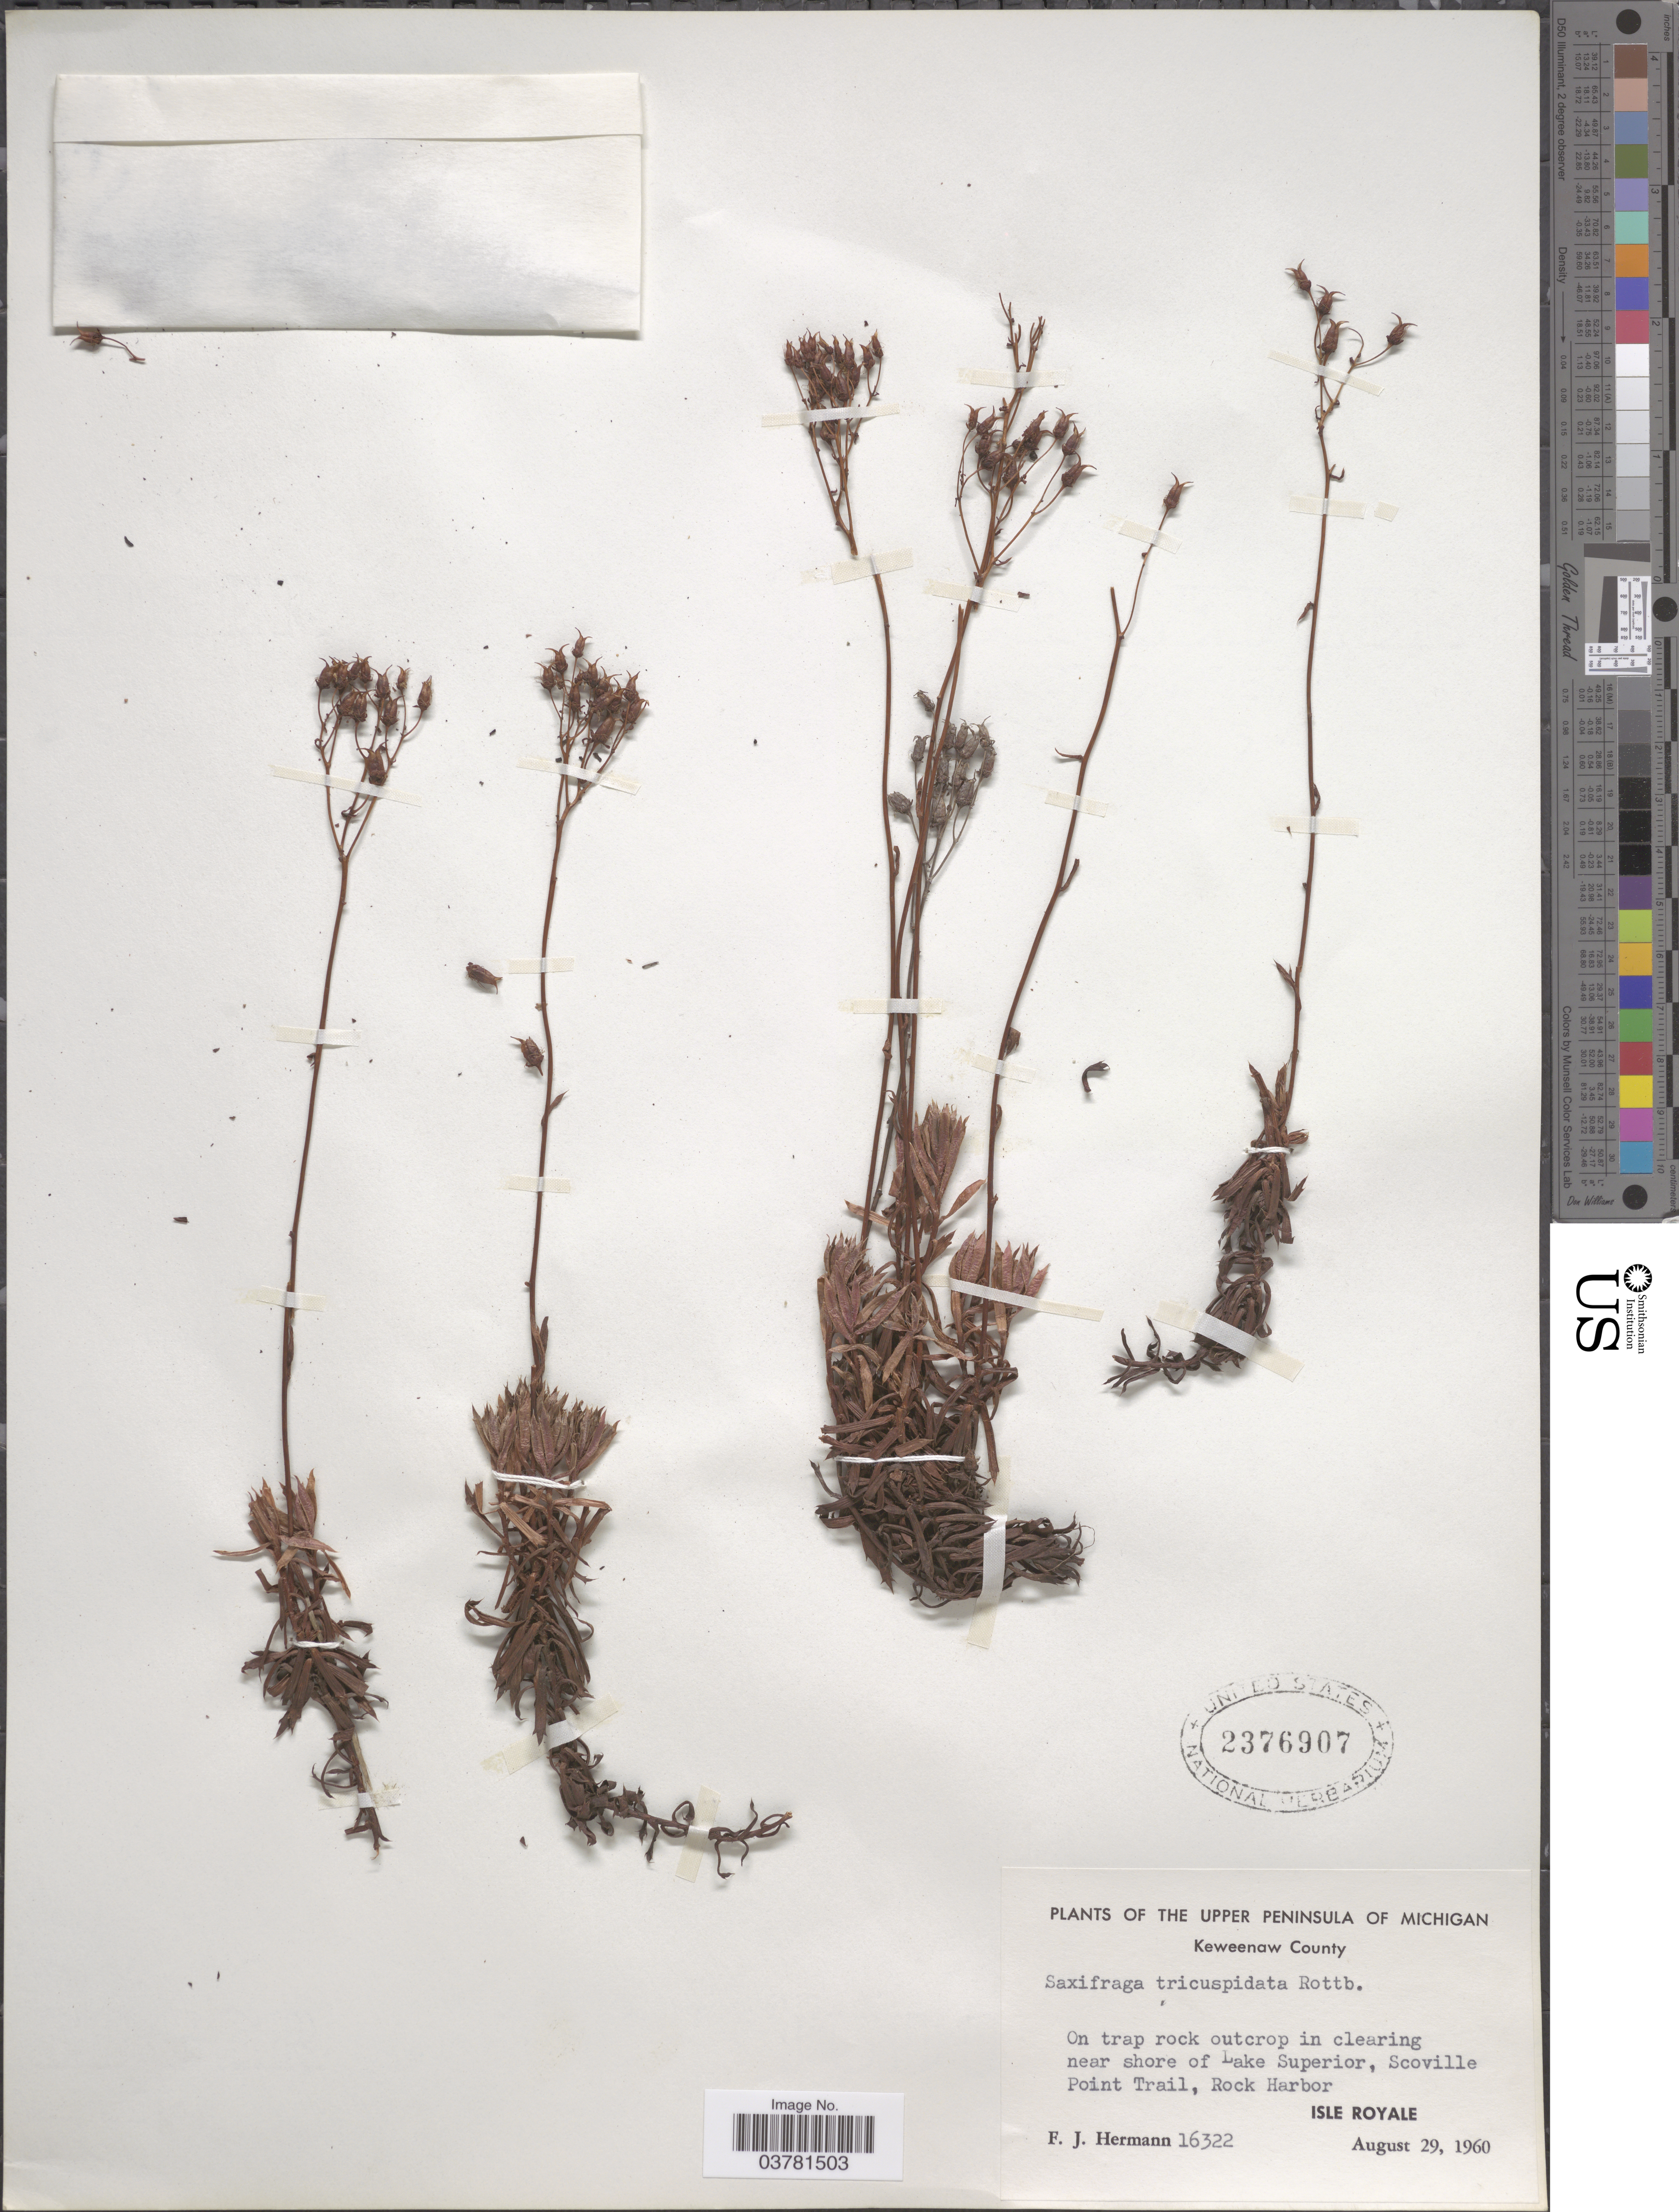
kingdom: Plantae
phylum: Tracheophyta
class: Magnoliopsida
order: Saxifragales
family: Saxifragaceae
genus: Saxifraga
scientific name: Saxifraga tricuspidata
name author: Rottb.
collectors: F. J. Hermann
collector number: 16322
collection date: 1960-08-29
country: United States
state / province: Michigan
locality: The Upper Peninsula of Michigan. Keweenaw County. On trap rock outcrop in clearing near shore of Lake Superior, Scoville Point Trail, Rock Harbor. Isle Royale.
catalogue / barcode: US 2376907